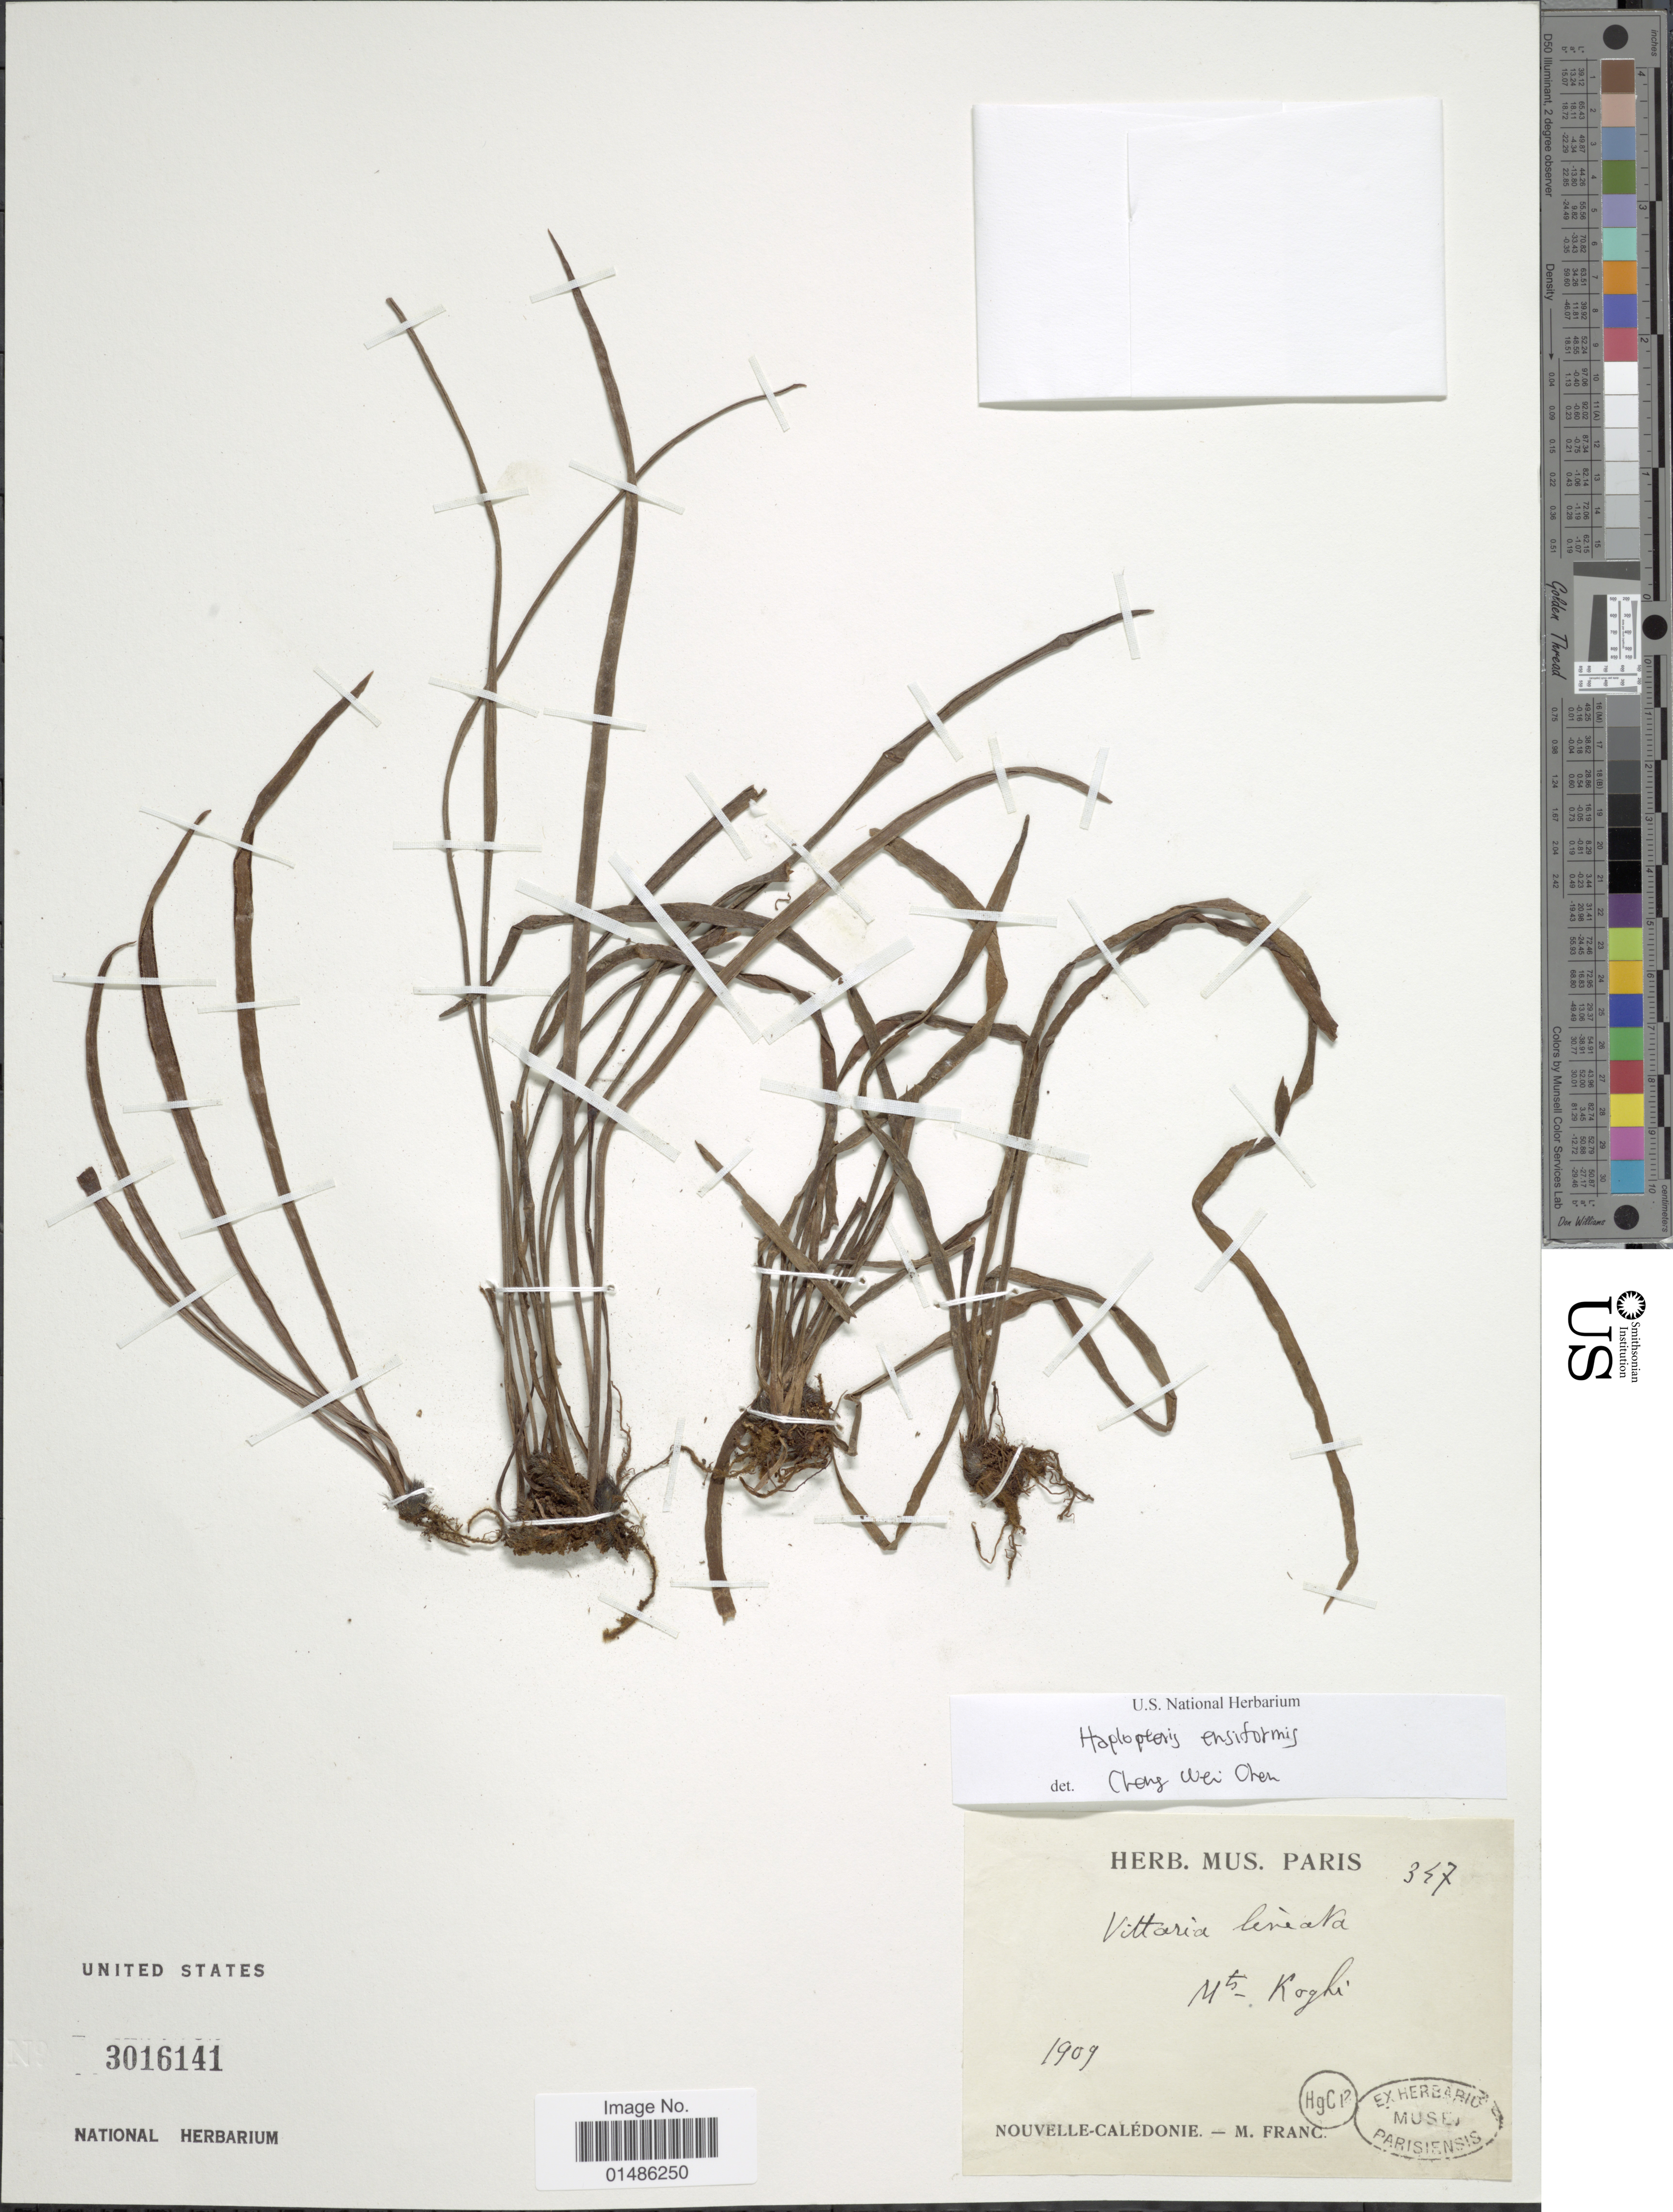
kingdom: Plantae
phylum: Tracheophyta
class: Polypodiopsida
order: Polypodiales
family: Pteridaceae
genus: Haplopteris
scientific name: Haplopteris ensiformis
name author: (Sw.) E.H. Crane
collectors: M. Franc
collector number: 347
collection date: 1909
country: New Caledonia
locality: Mt. Koghi.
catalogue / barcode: US 3016141